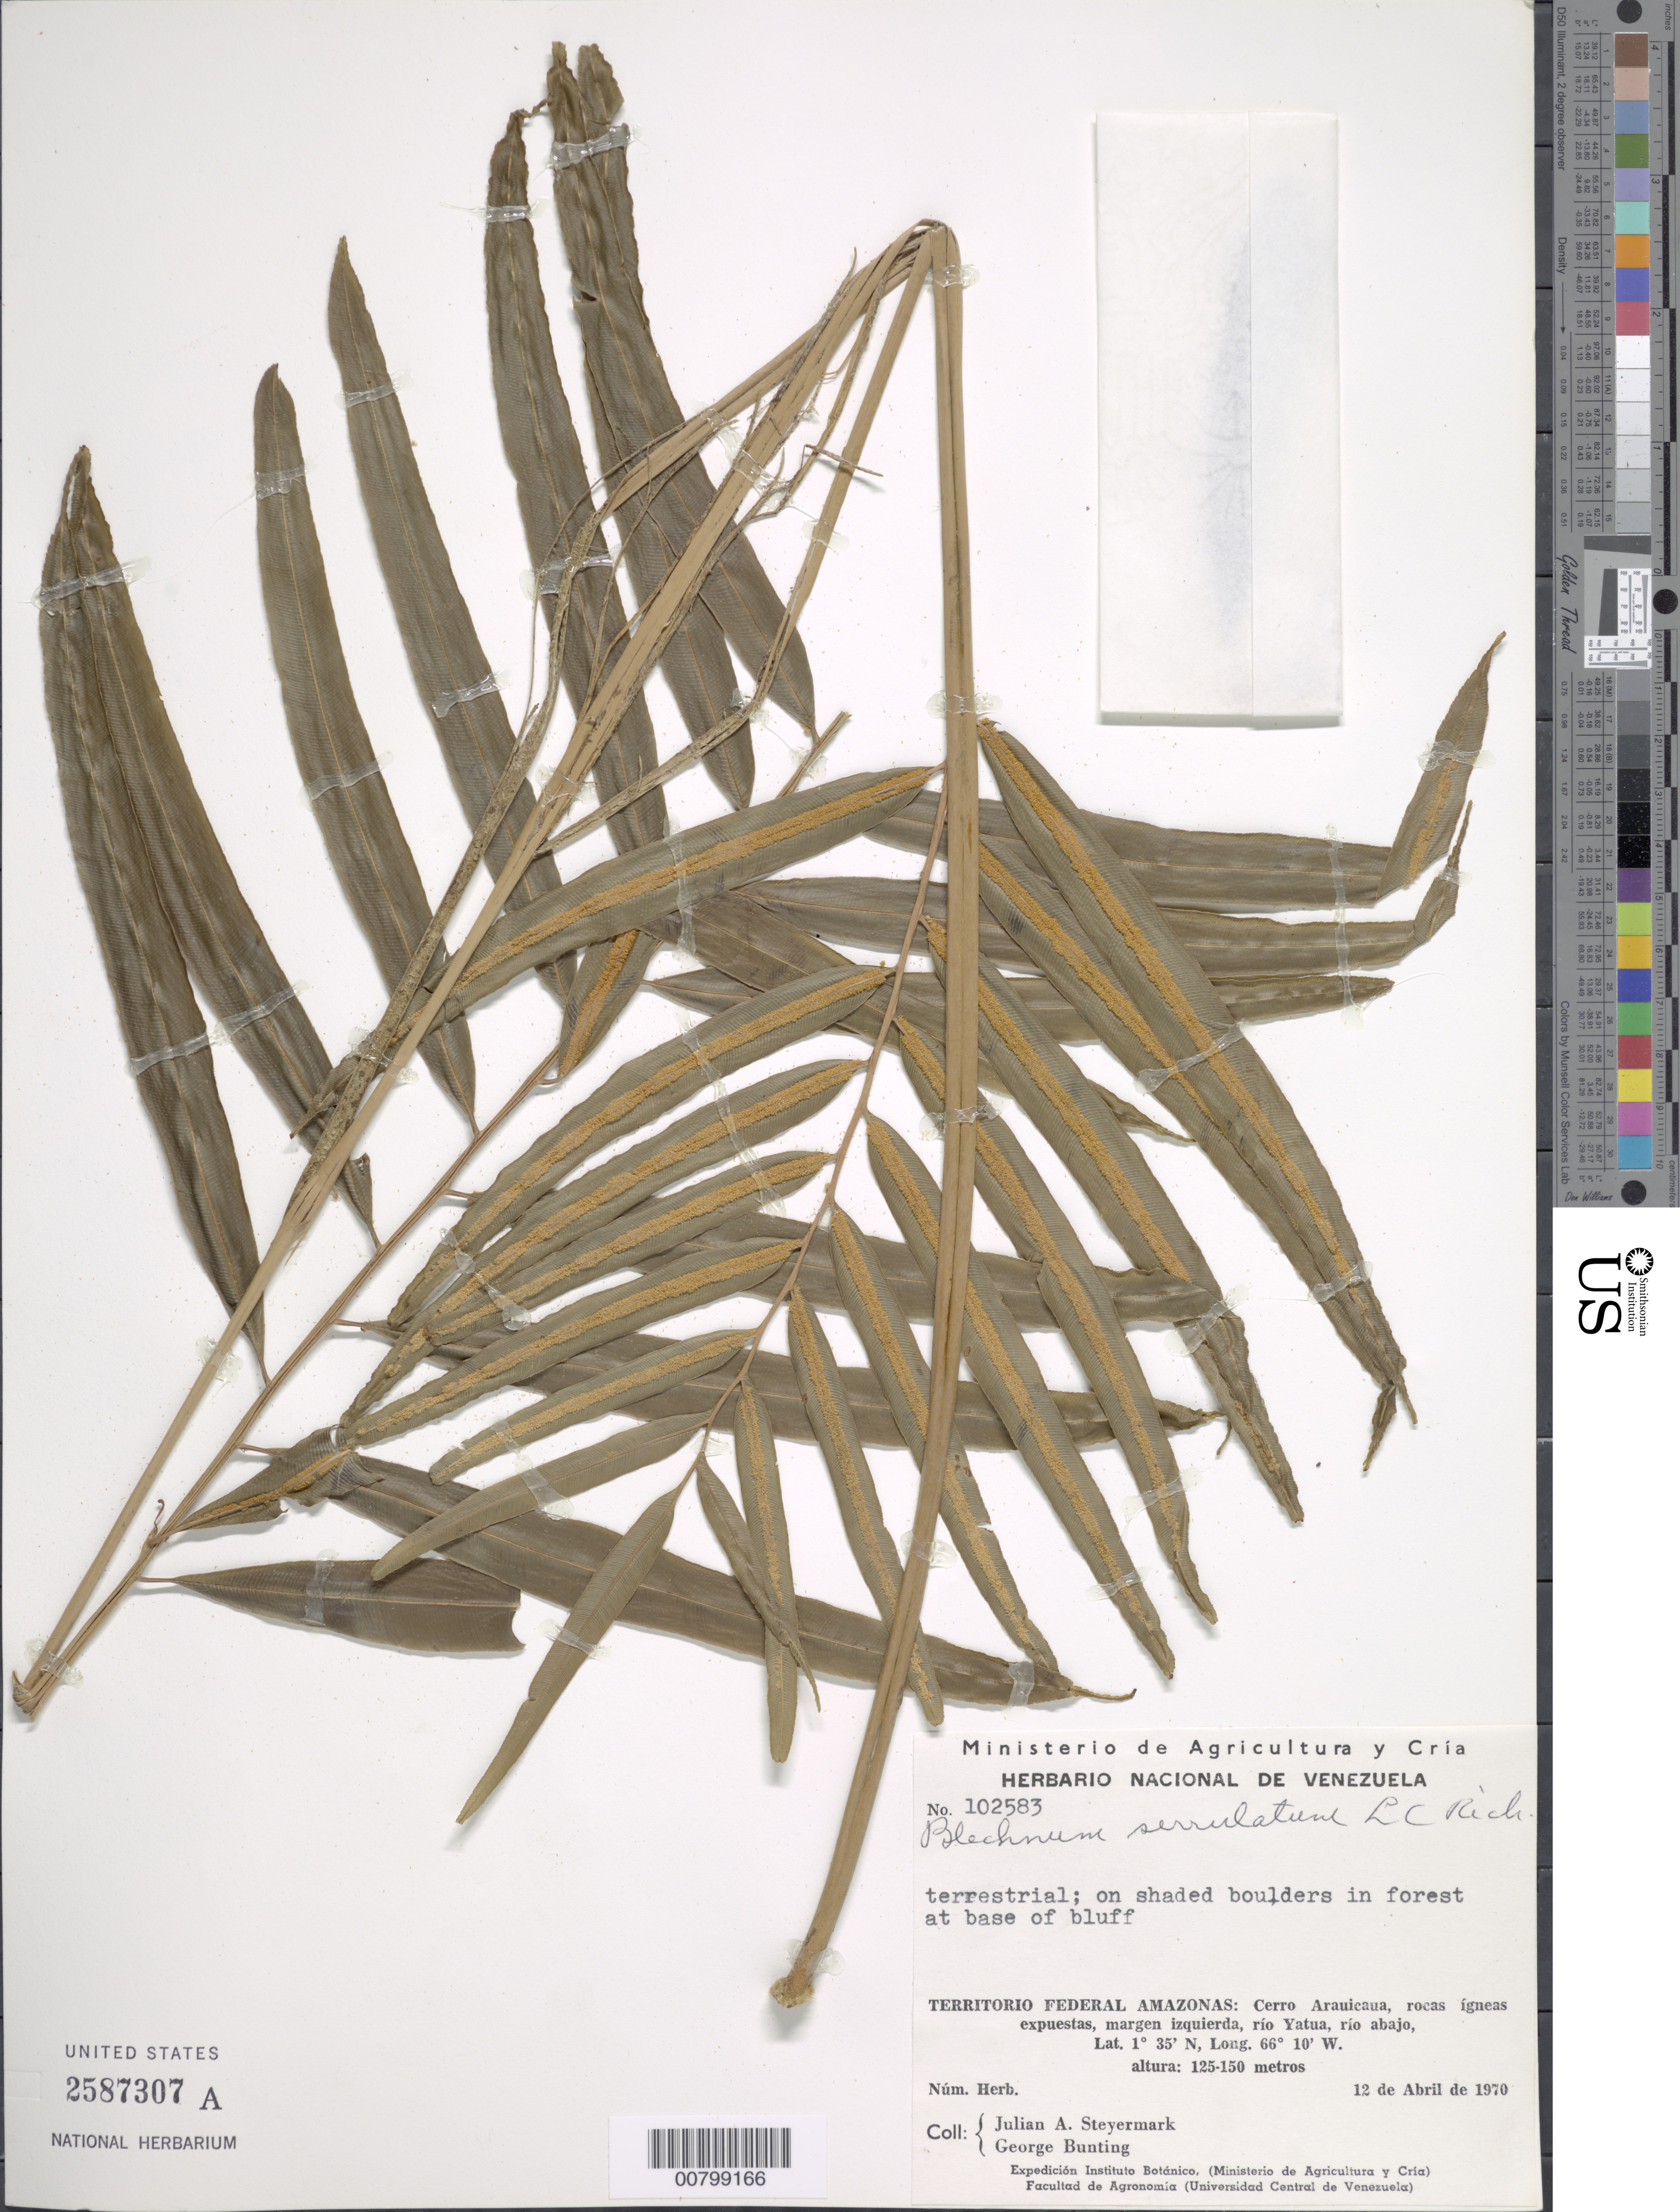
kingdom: Plantae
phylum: Tracheophyta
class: Polypodiopsida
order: Polypodiales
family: Blechnaceae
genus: Telmatoblechnum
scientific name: Telmatoblechnum serrulatum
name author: (Rich.) Perrie et al.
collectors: J. Steyermark & G. S. Bunting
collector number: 102583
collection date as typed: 12-Apr-70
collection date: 1970-04-12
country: Venezuela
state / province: Amazonas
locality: Río Yatua, bajando desde el Cerro Araicaua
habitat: Forest at base of bluff, on shaded boulders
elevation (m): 125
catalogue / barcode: US 2587307A